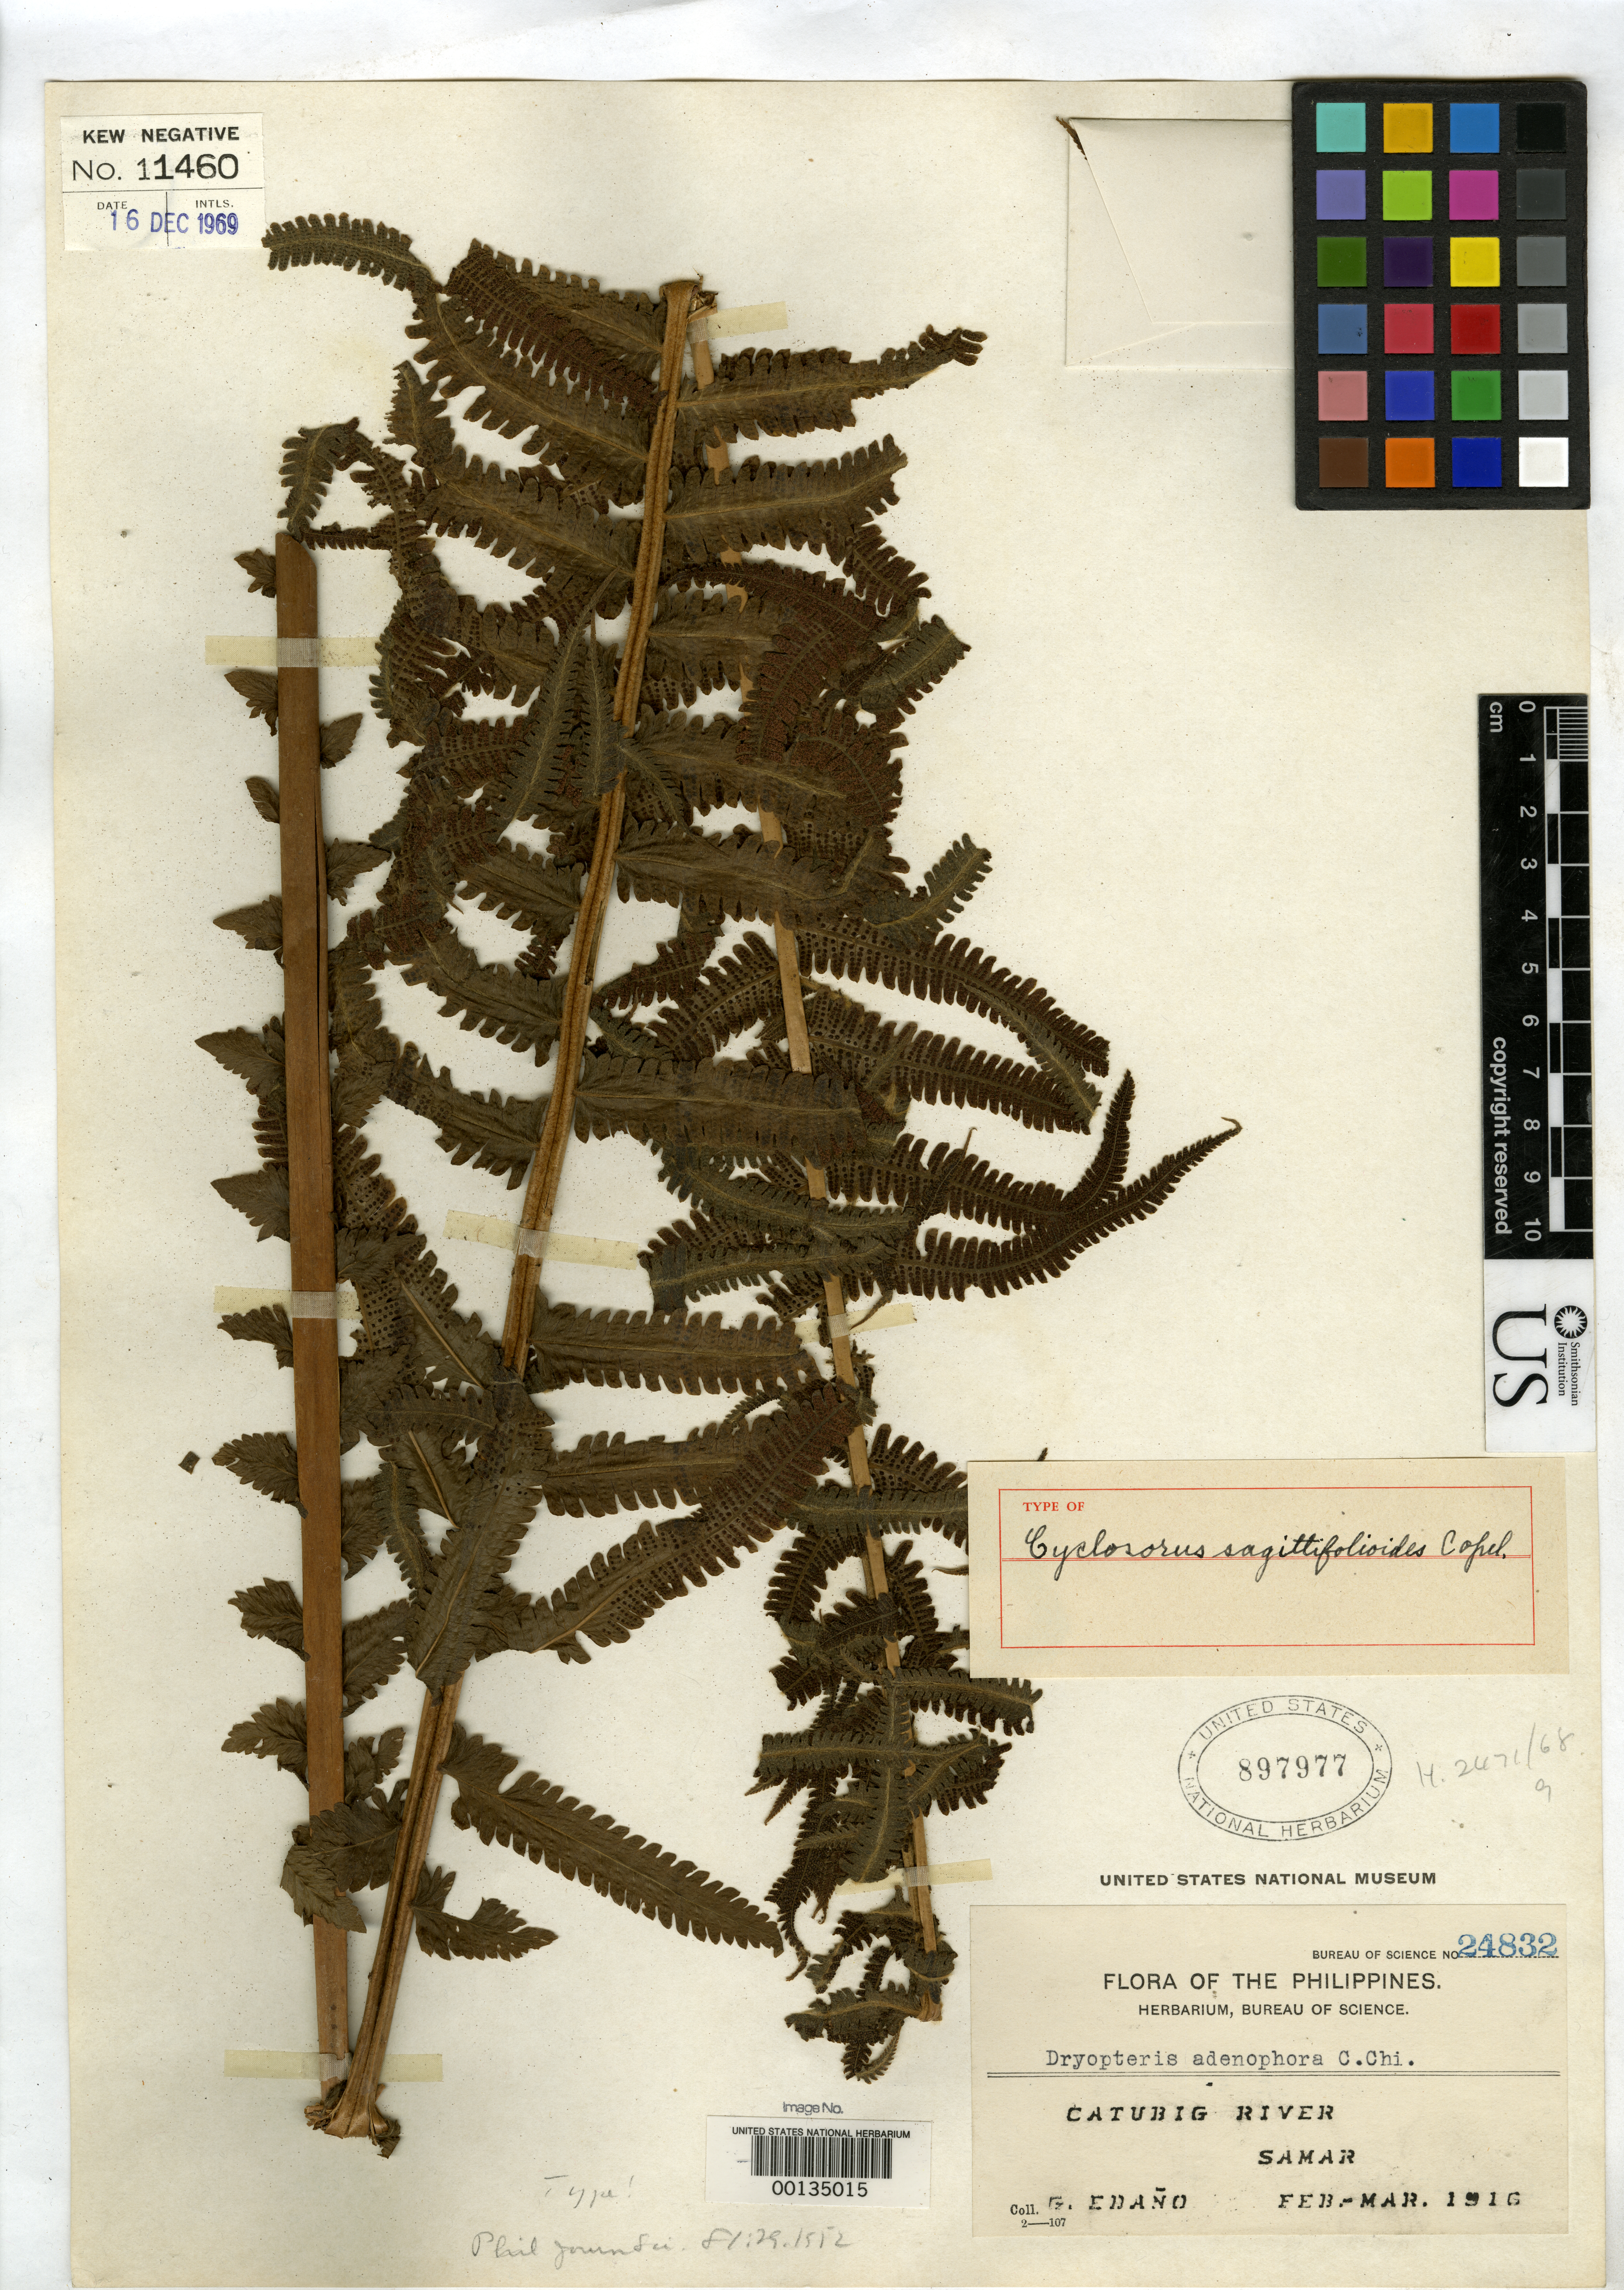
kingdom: Plantae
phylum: Tracheophyta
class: Polypodiopsida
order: Polypodiales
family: Thelypteridaceae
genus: Cyclosorus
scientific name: Cyclosorus sagittifolioides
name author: Copel.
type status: Holotype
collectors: G. E. Edaño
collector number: Bur. Sci. 24832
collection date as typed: Feb 1916 to -- Mar 1916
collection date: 1916-02/1916-03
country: Philippines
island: Samar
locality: Catubig River.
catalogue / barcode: US 897977